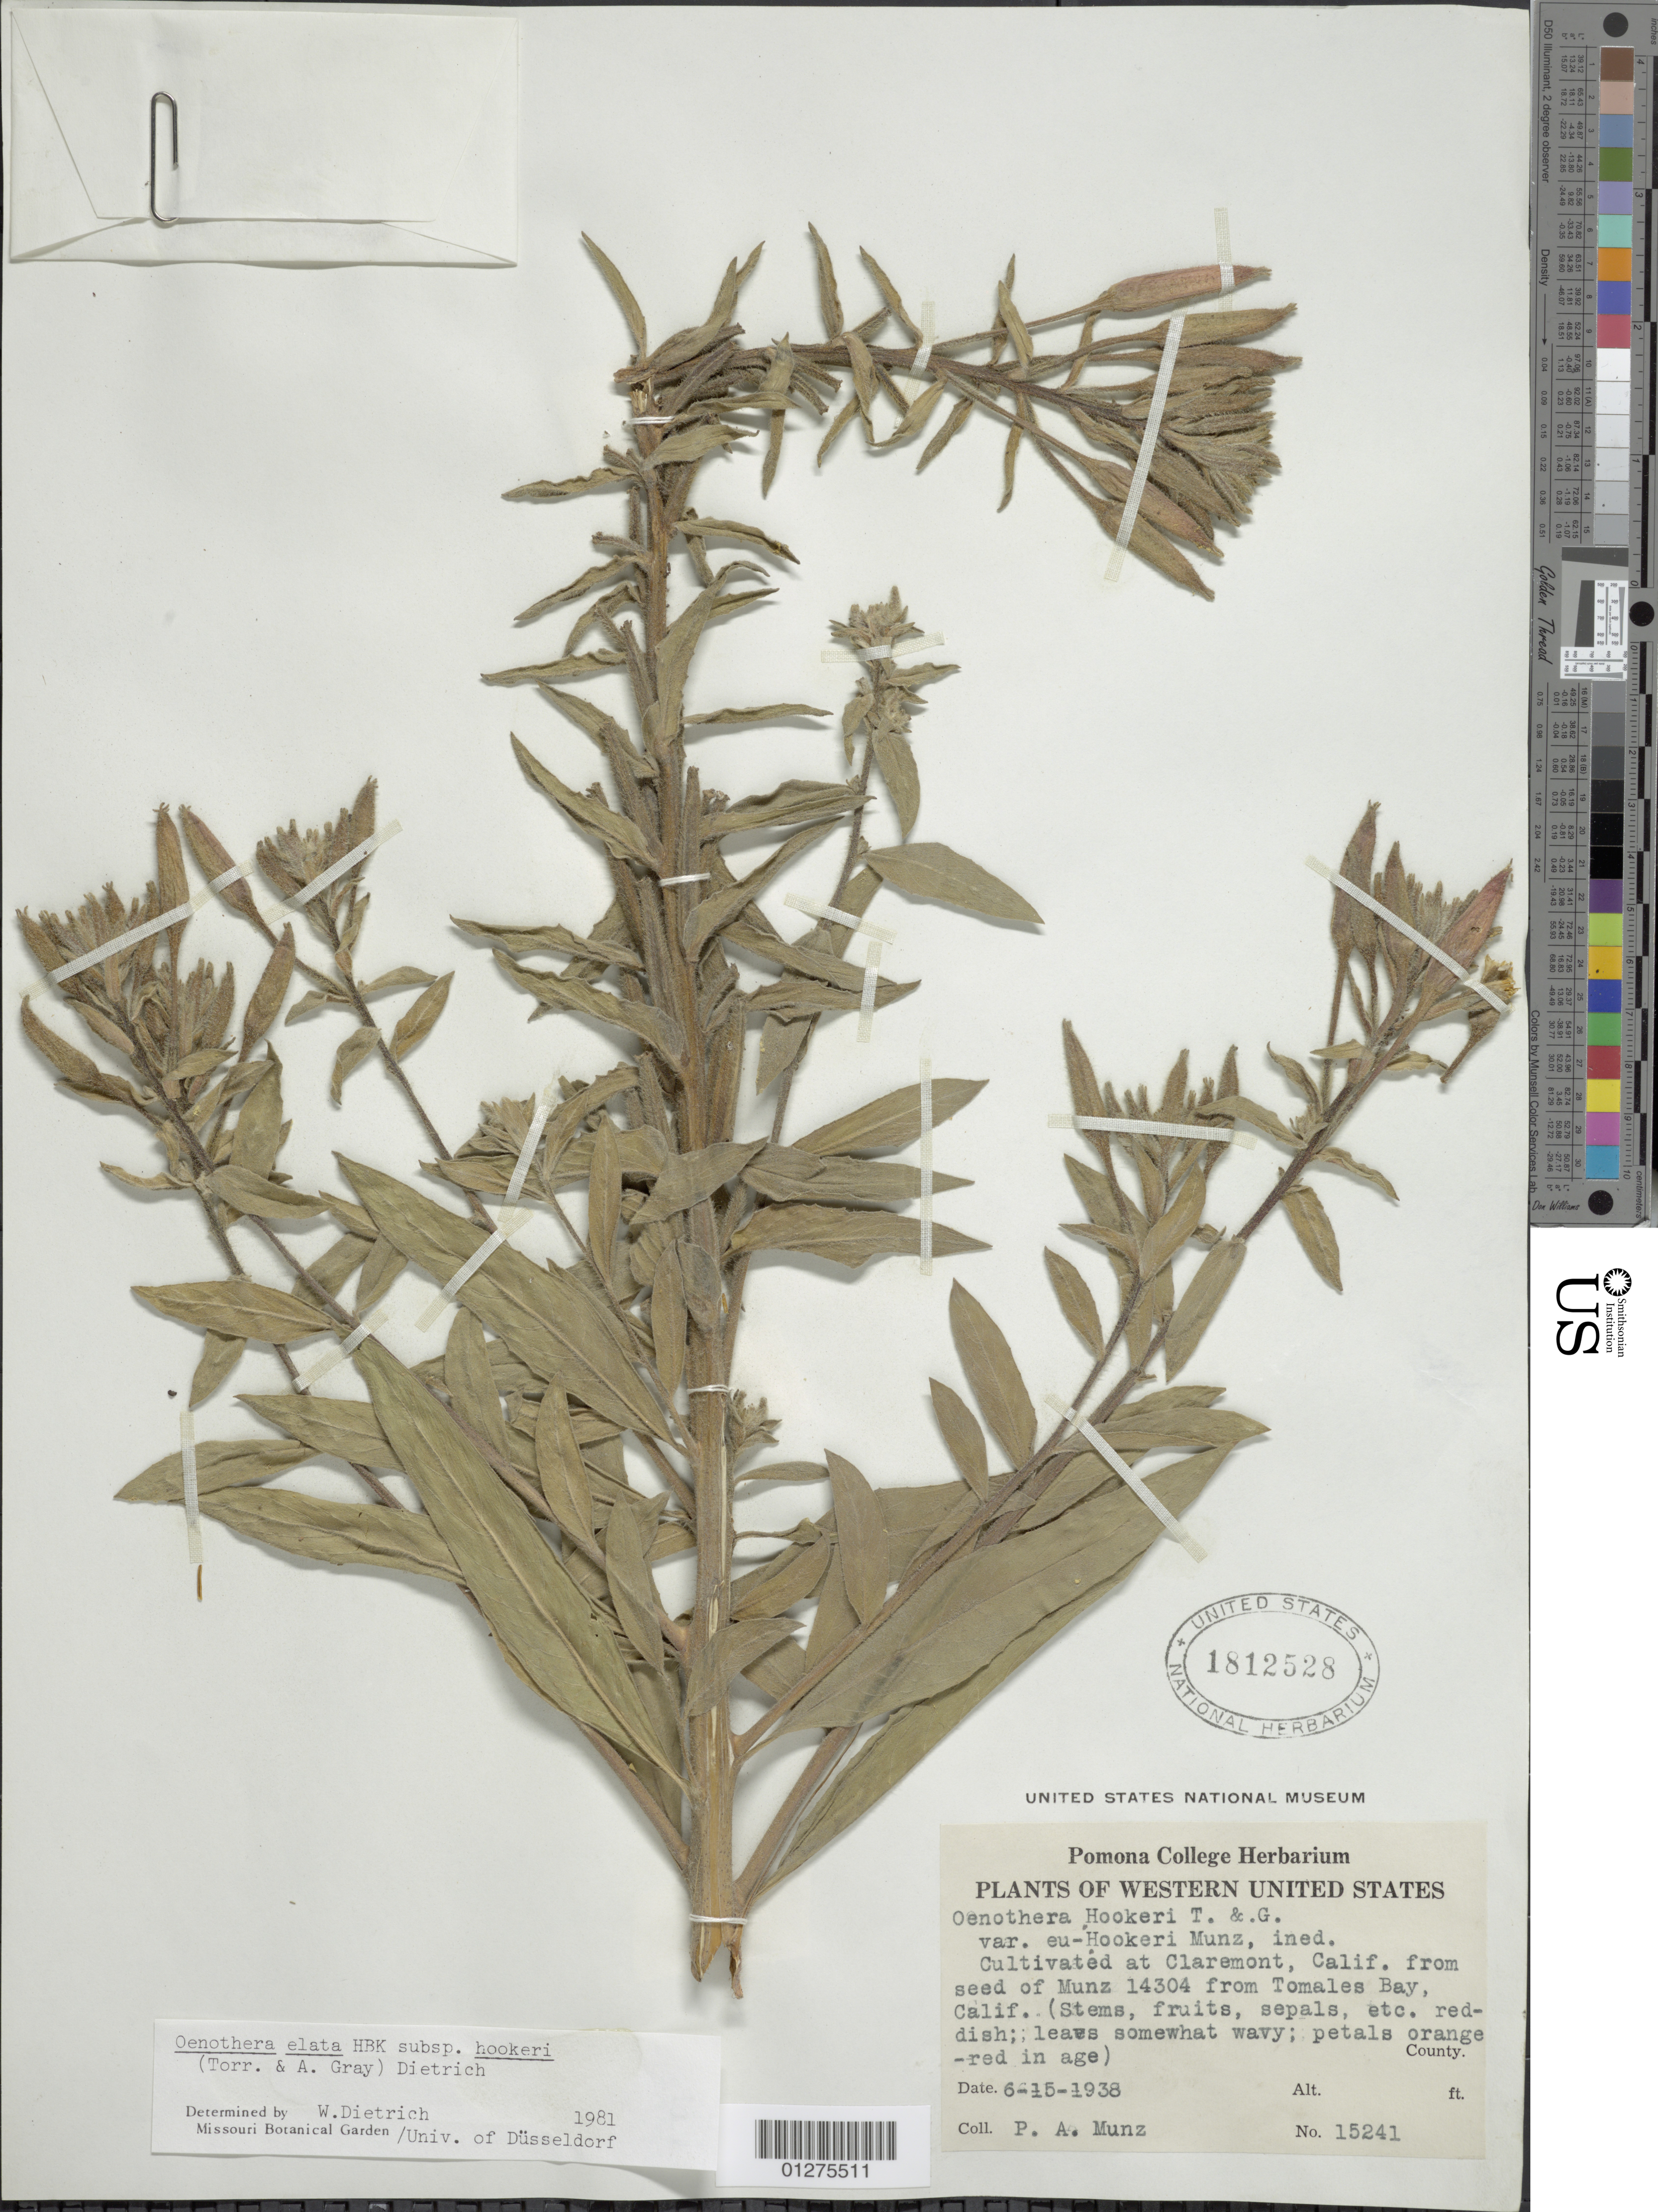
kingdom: Plantae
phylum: Tracheophyta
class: Magnoliopsida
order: Myrtales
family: Onagraceae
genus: Oenothera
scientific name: Oenothera elata subsp. hookeri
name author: (Torr. & A. Gray) W. Dietr. & W.L. Wagner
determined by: Dietrich, W.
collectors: P. A. Munz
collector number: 15241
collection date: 1938-06-15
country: United States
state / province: California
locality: Claremont.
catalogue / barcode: US 1812528